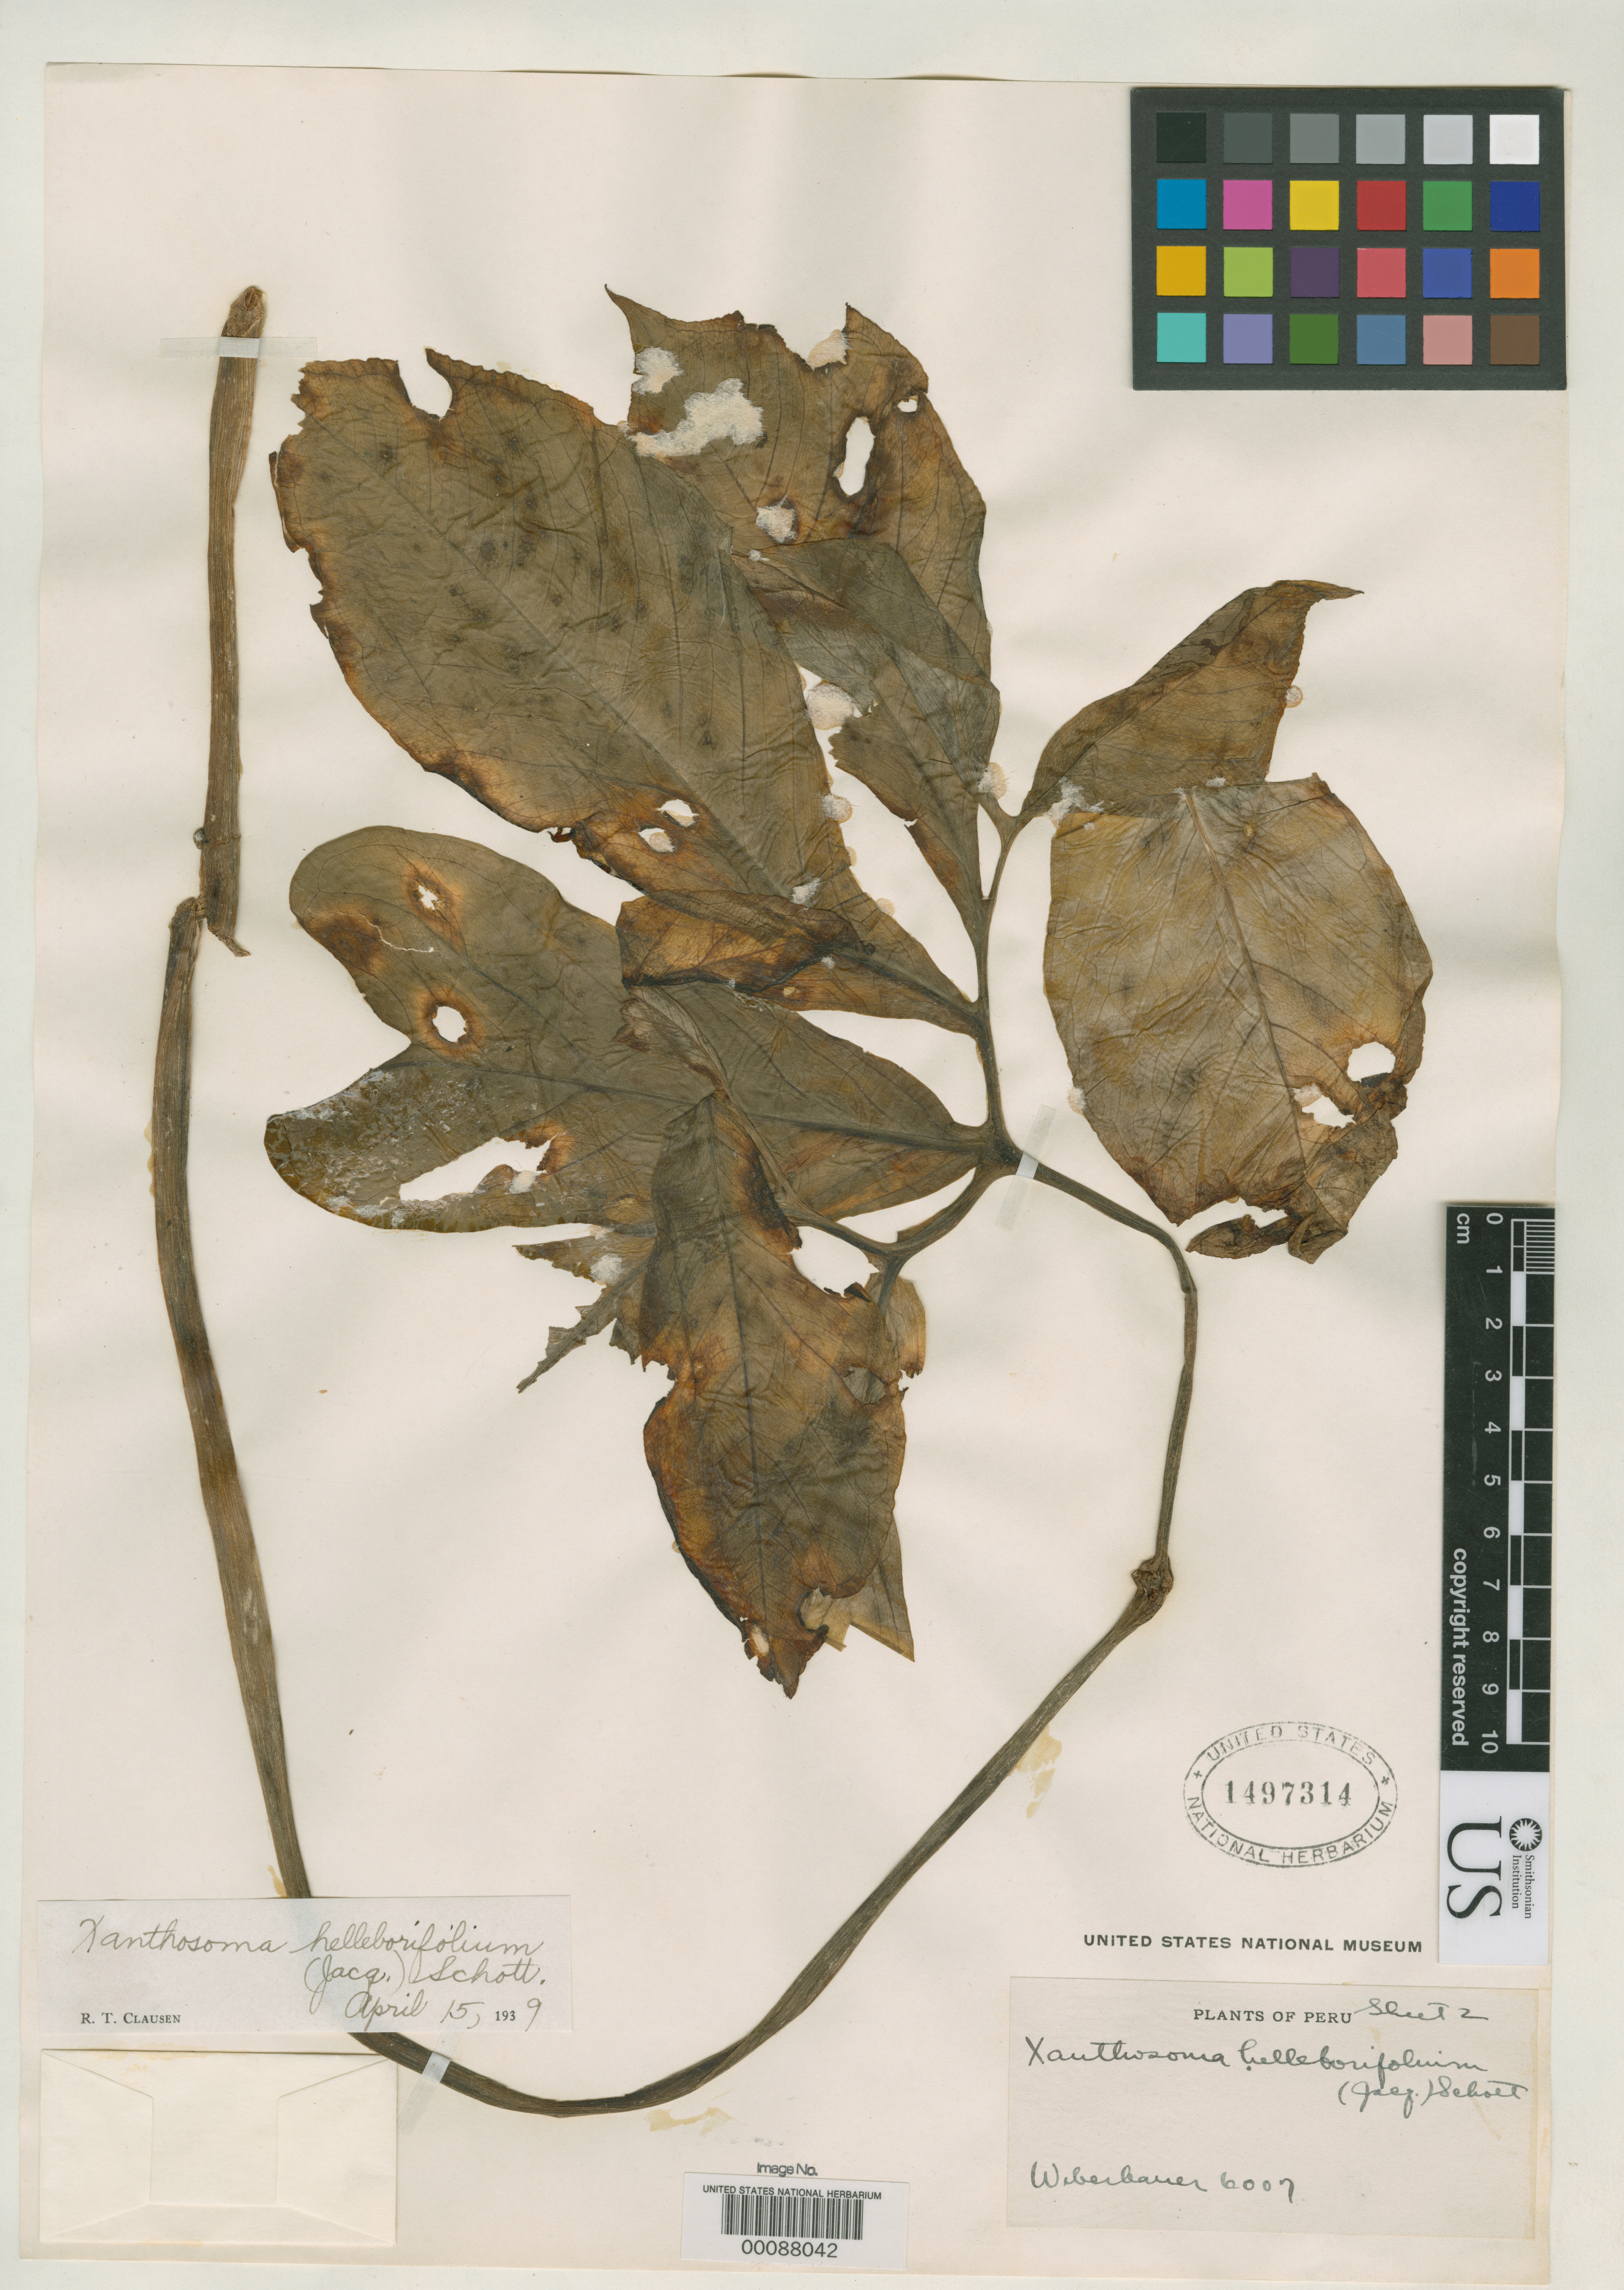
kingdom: Plantae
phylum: Tracheophyta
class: Liliopsida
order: Alismatales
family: Araceae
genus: Xanthosoma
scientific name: Xanthosoma helleborifolium var. weberbaueri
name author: Engl.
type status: Isotype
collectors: A. Weberbauer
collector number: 6007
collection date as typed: Mar 1912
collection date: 1912-03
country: Peru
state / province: Piura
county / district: Huancabamba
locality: Hacienda San Antonio.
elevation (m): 1000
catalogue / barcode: US 1497314